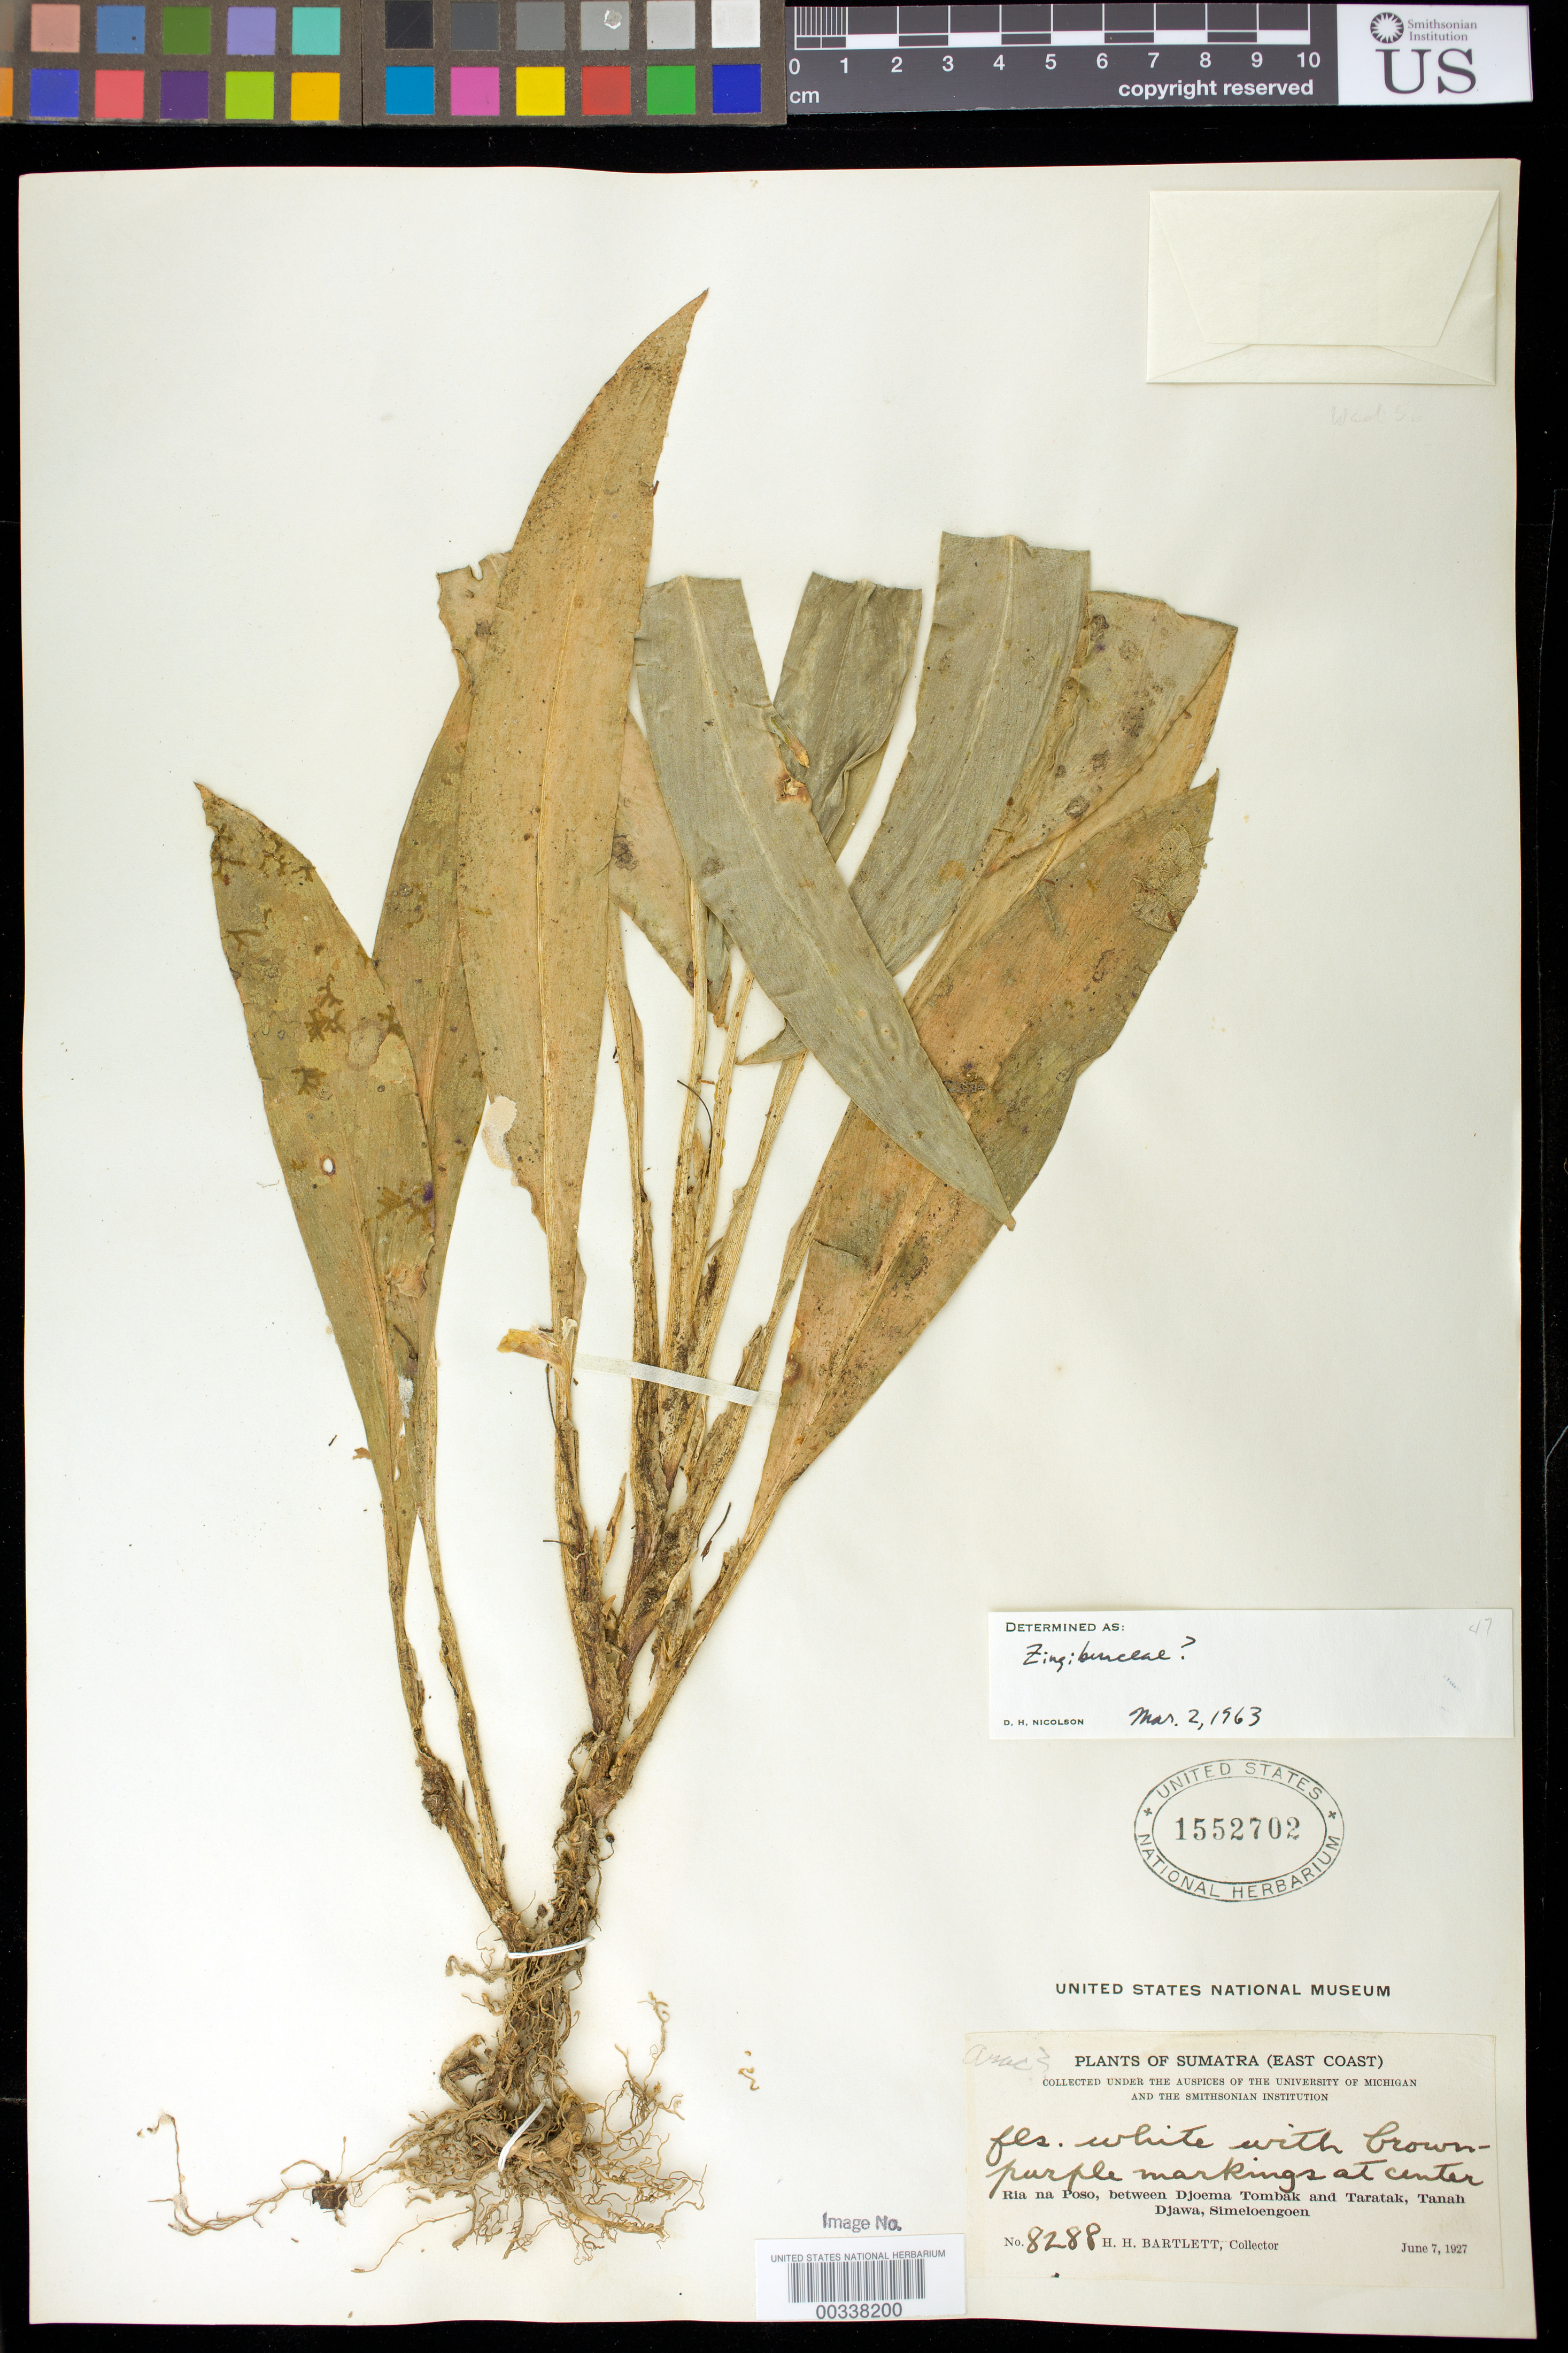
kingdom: Plantae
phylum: Tracheophyta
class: Liliopsida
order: Zingiberales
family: Zingiberaceae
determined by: Nicolson, Dan H.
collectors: H. H. Bartlett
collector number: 8288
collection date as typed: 07 Jun 1927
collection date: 1927-06-07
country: Indonesia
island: Sumatra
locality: (east coast), ria na poso, between djoema tombak and taratak, tanah djawa, simeloengoen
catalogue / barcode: US 1552702